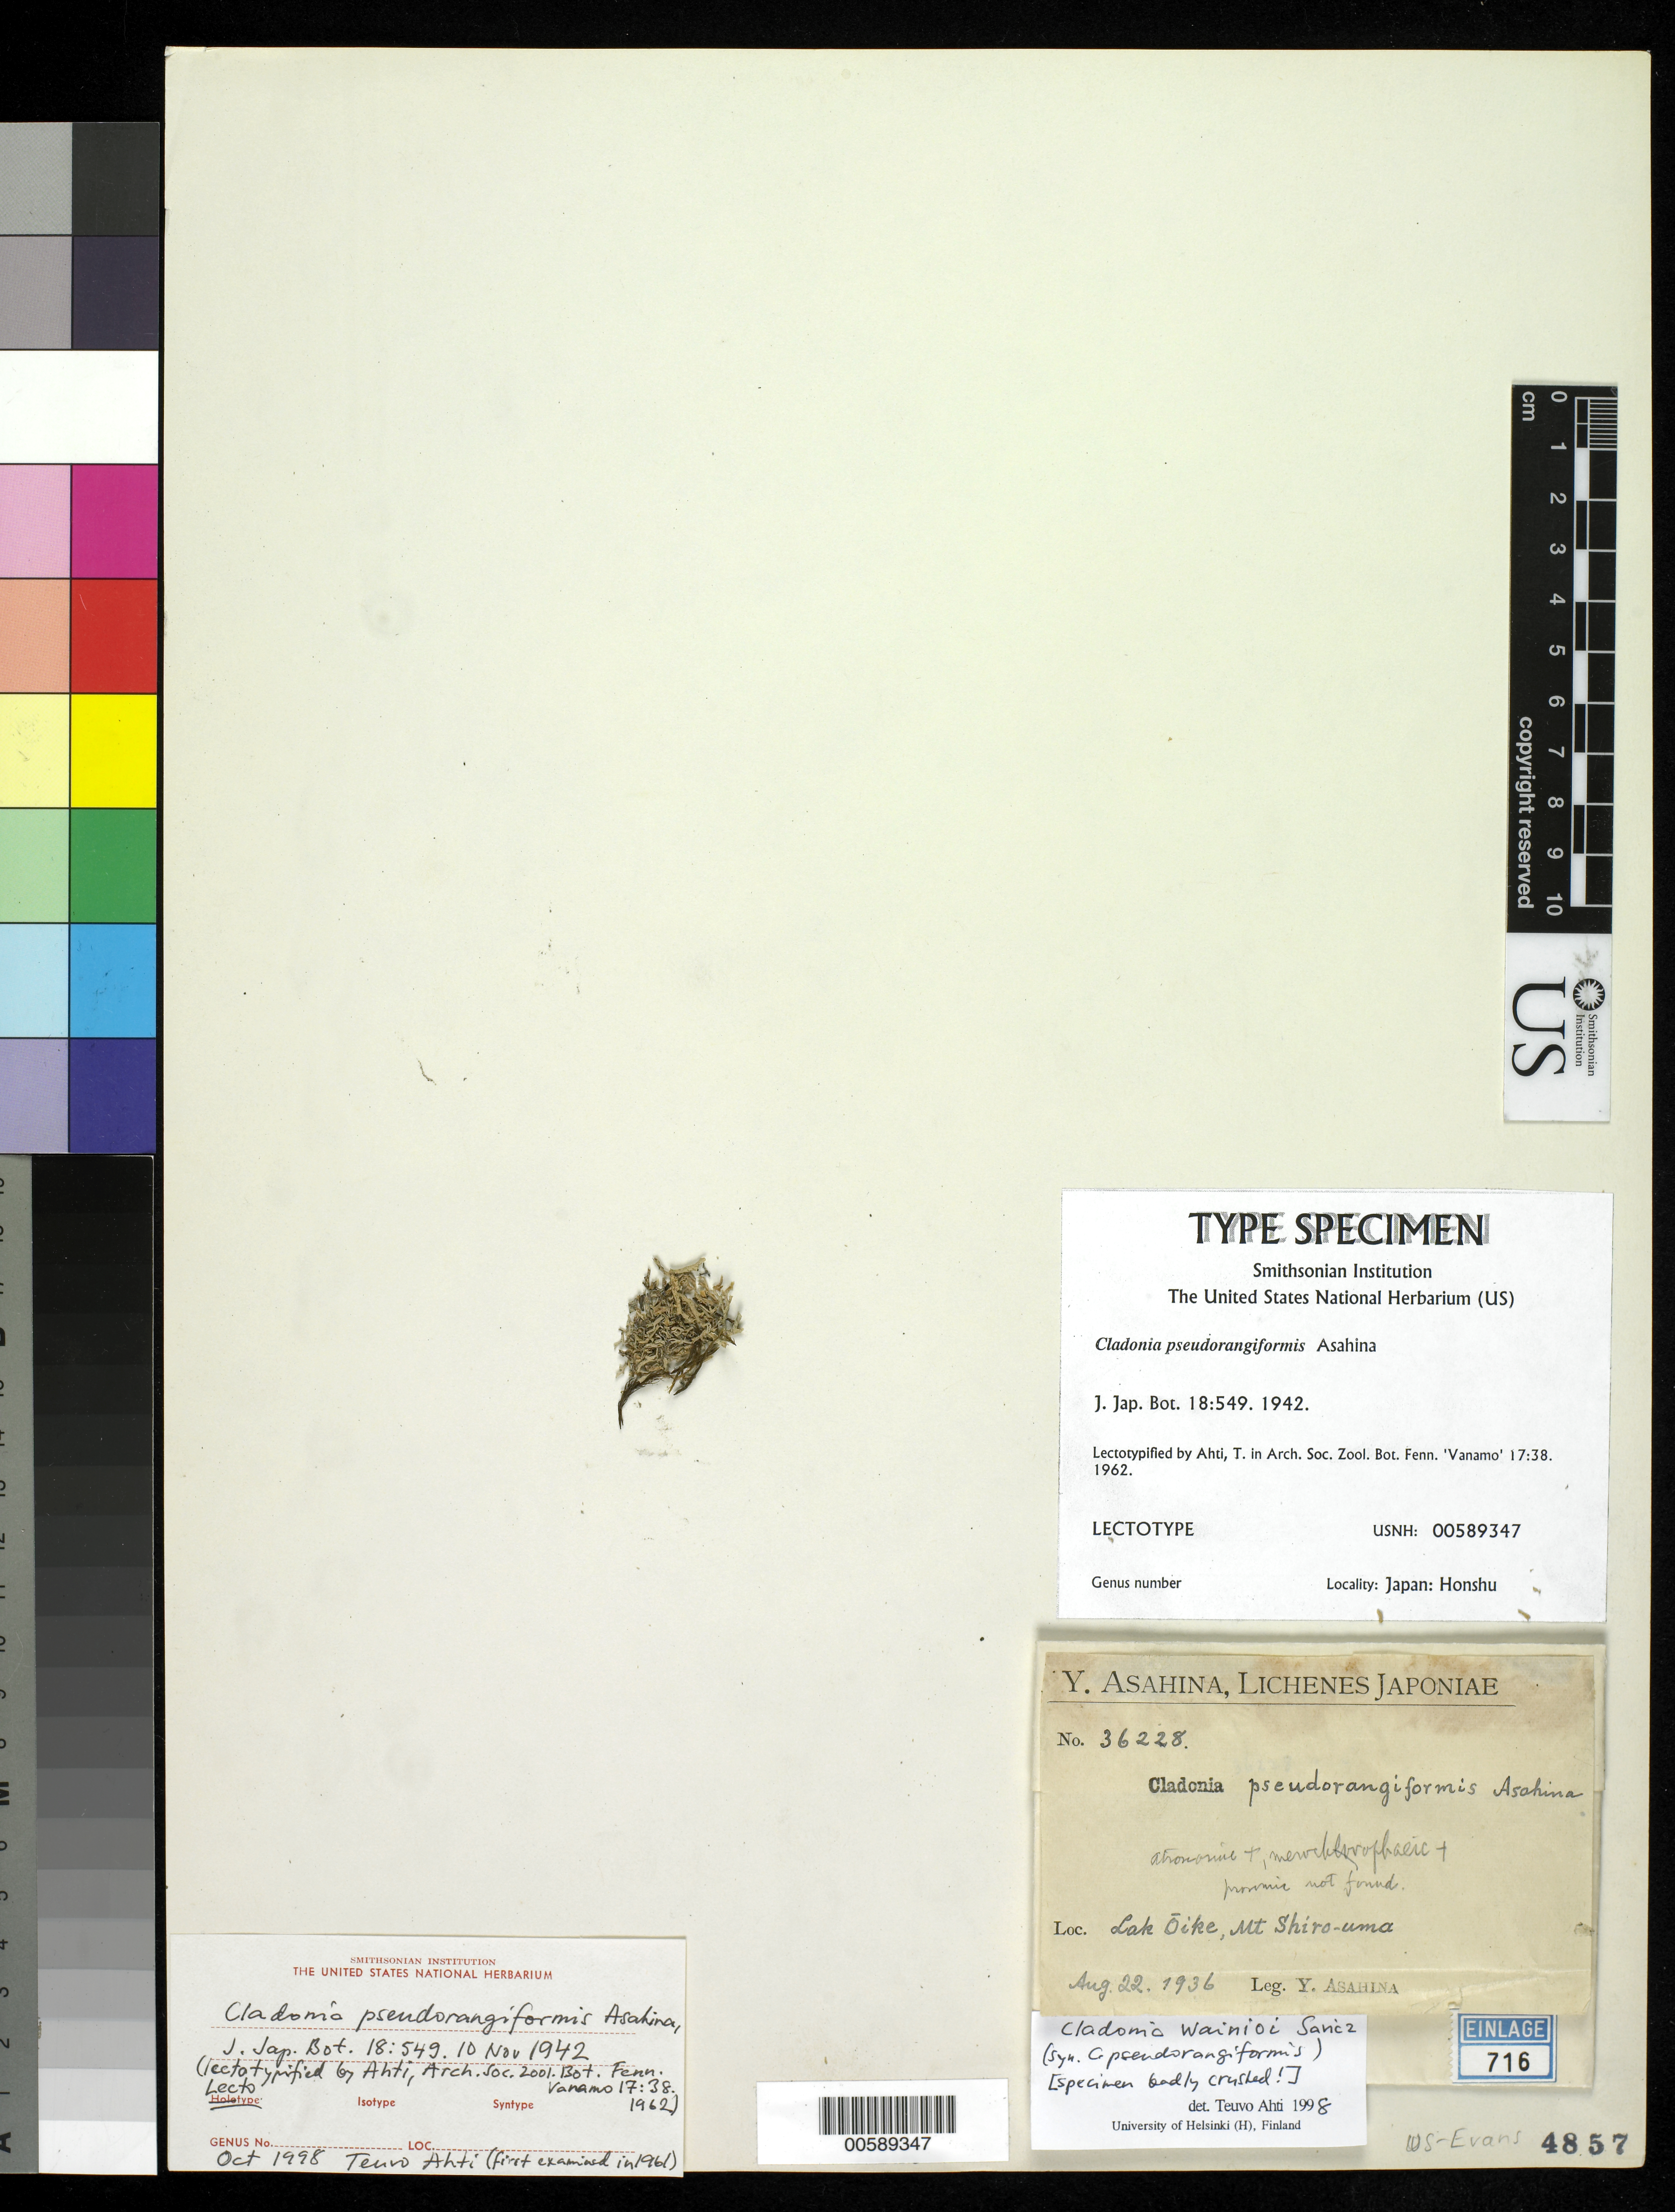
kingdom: Fungi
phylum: Ascomycota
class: Lecanoromycetes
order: Lecanorales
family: Cladoniaceae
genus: Cladonia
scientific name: Cladonia pseudorangiformis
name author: Asahina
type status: Lectotype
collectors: Y. Asahina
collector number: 36228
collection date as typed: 22 Aug 1936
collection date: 1936-08-22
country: Japan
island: Honshu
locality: Lake Oike, Mt. Shirouma.